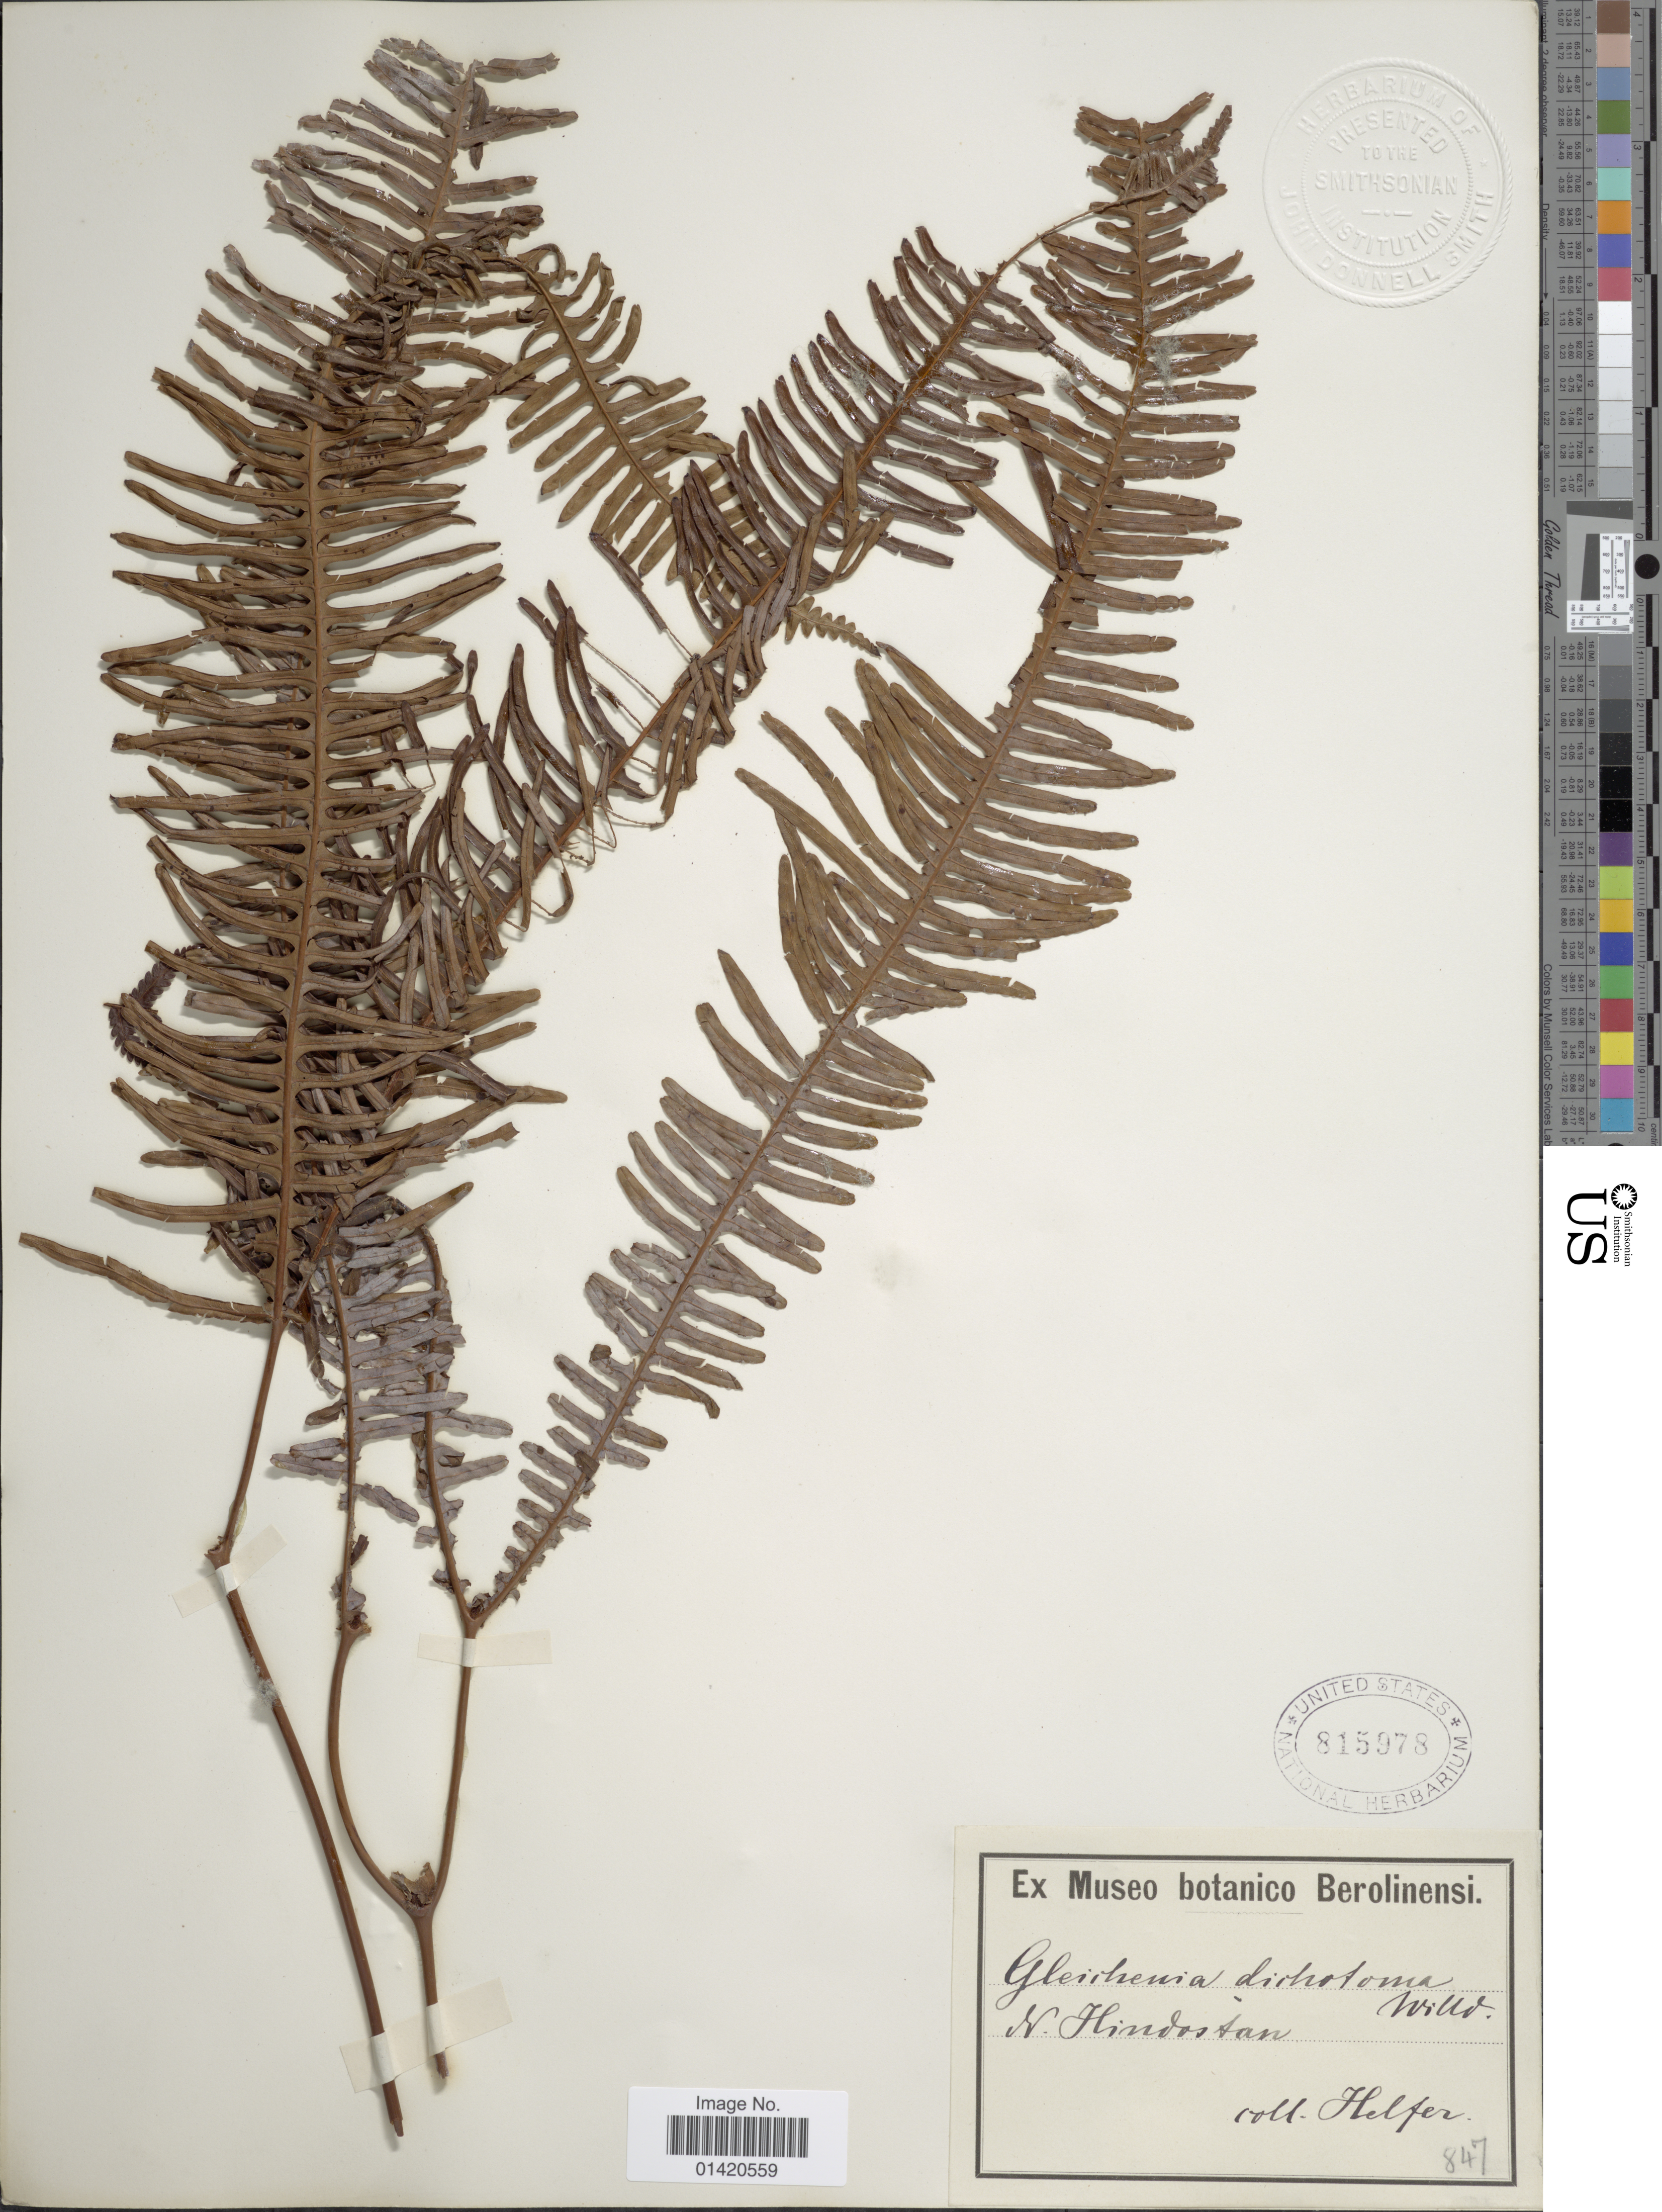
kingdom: Plantae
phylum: Tracheophyta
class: Polypodiopsida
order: Gleicheniales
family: Gleicheniaceae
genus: Dicranopteris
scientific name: Dicranopteris linearis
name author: (Burm. f.) Underw.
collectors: Helfer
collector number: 847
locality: N Hindostan [interpreted]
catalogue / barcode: US 815978